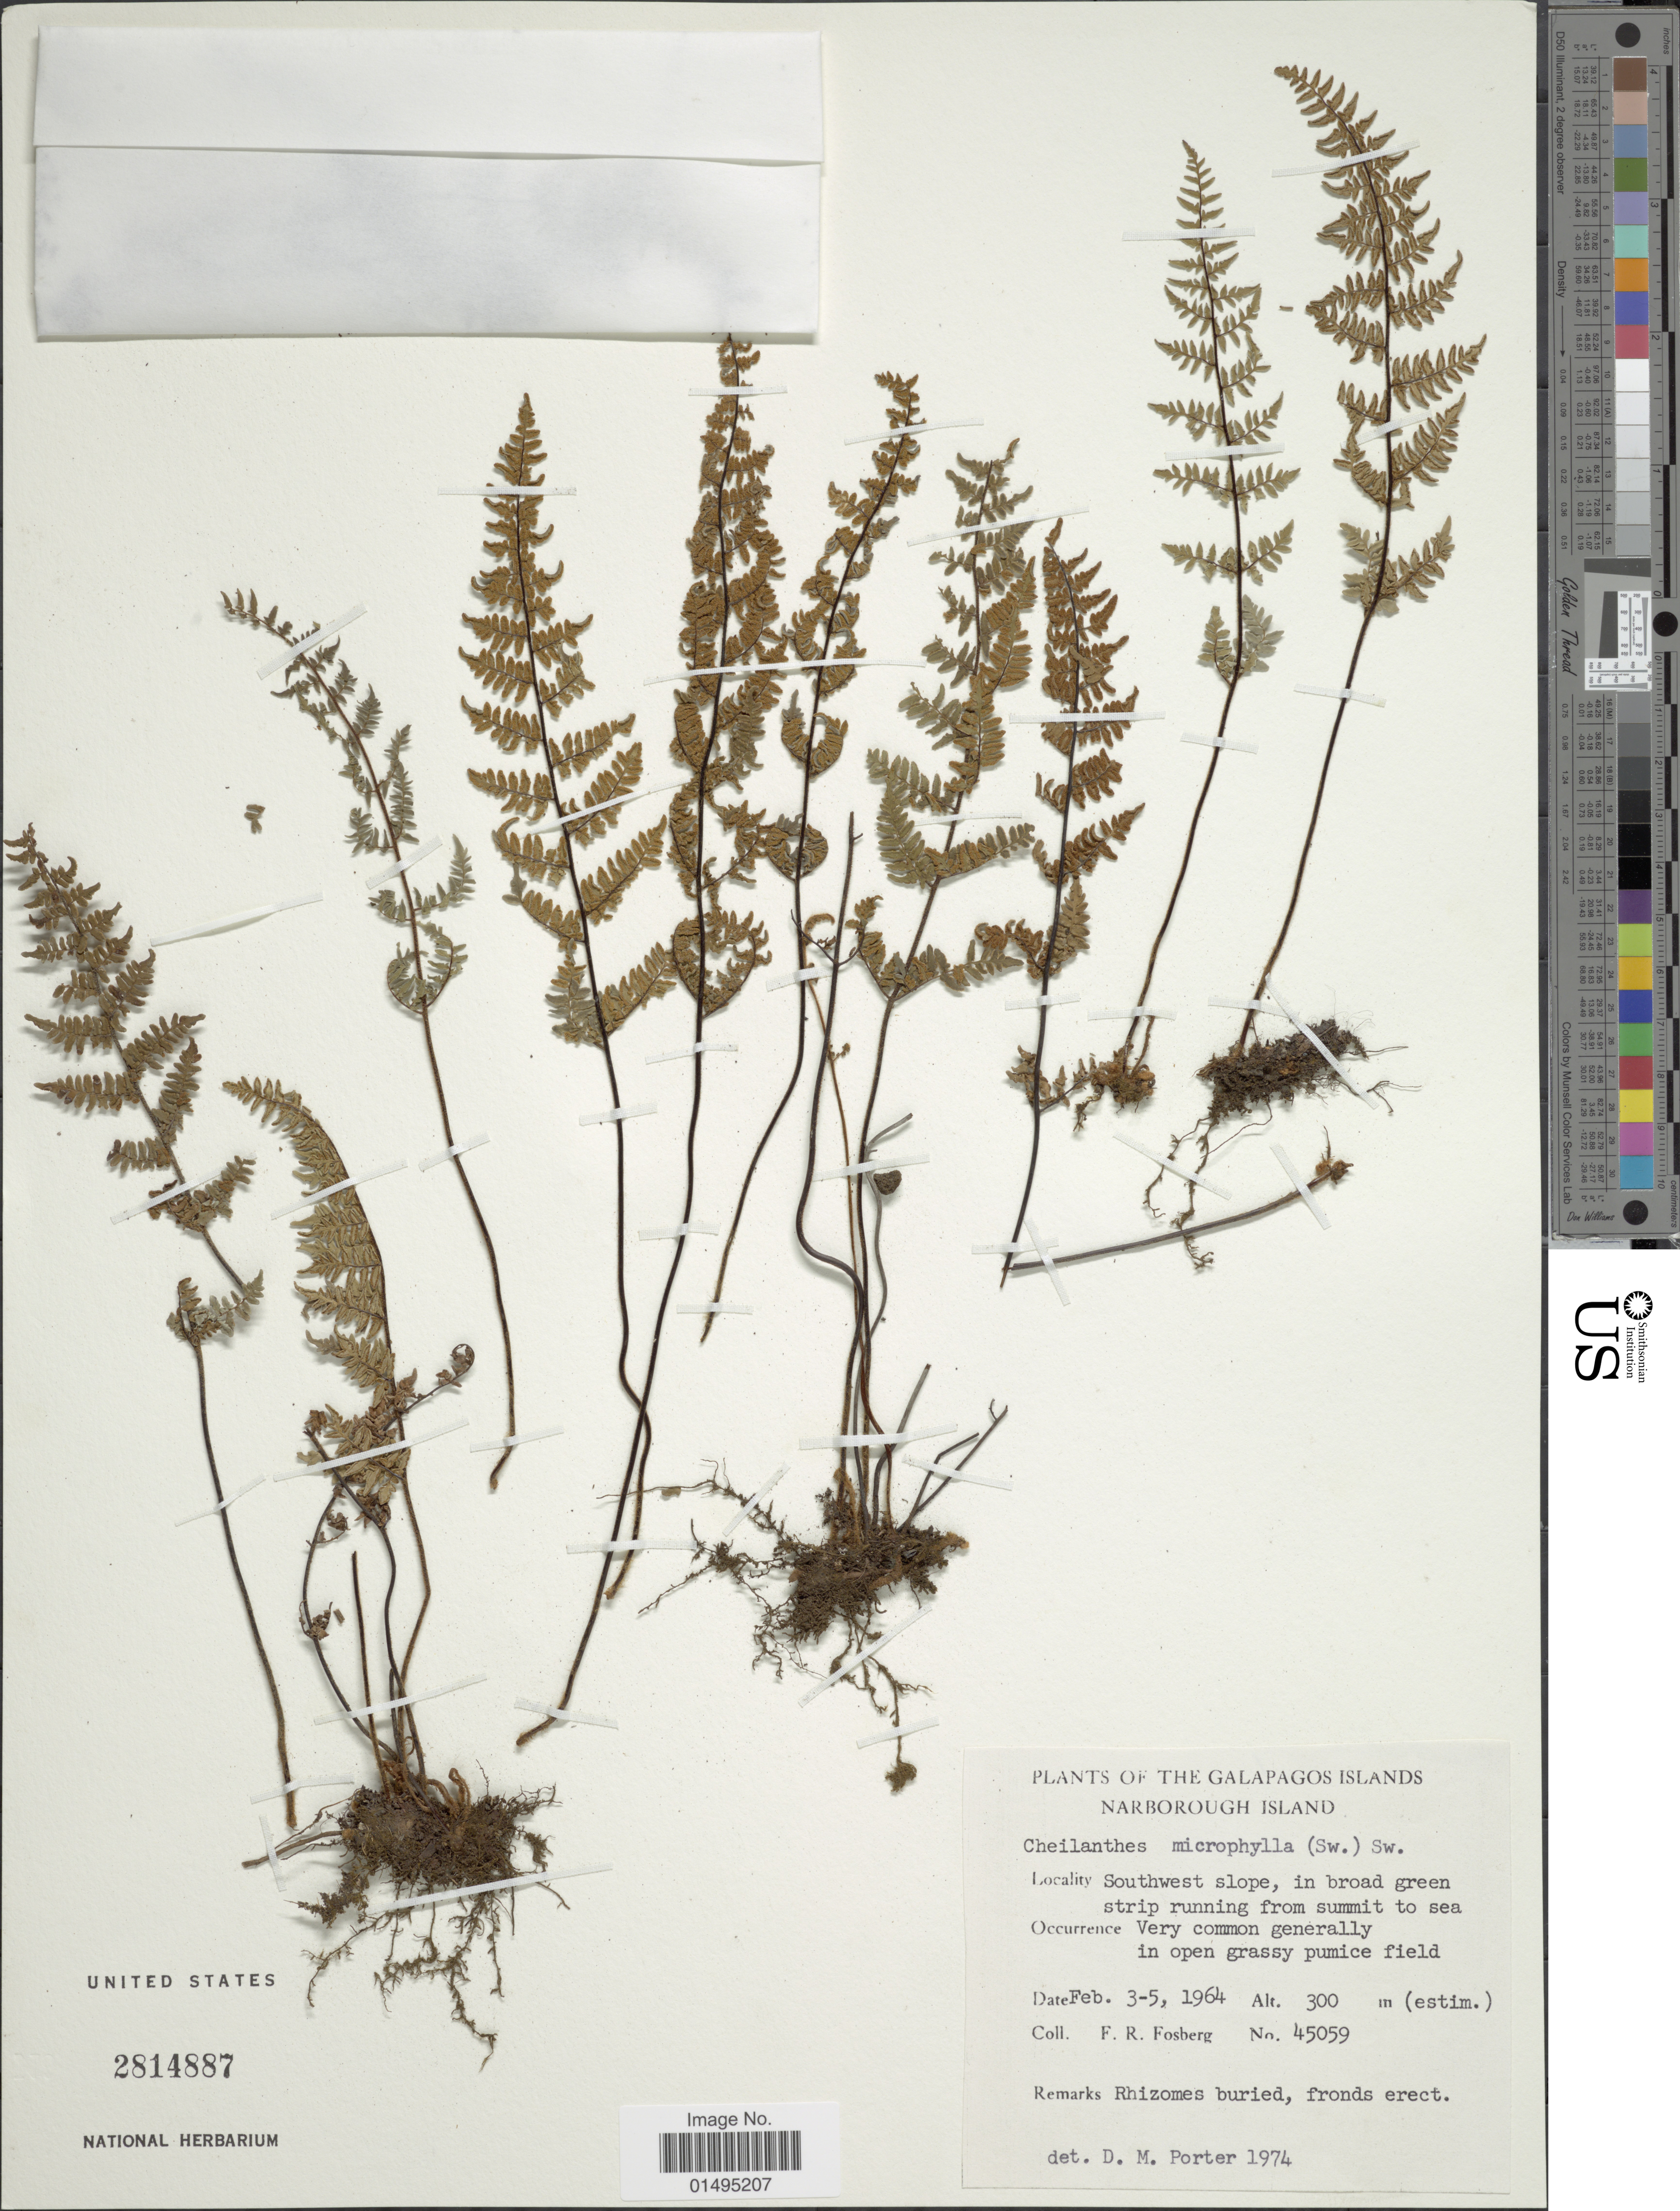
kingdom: Plantae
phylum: Tracheophyta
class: Polypodiopsida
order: Polypodiales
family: Pteridaceae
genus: Myriopteris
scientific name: Myriopteris microphylla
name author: (Sw.) Grusz & Windham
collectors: F. R. Fosberg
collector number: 45059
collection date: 1964-02-03/1964-02-05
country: Ecuador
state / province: Colón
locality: The Galapagos Islands, Narborough Island, Southwest slope, in broad green strip running from summit to sea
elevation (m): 300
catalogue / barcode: US 2814887